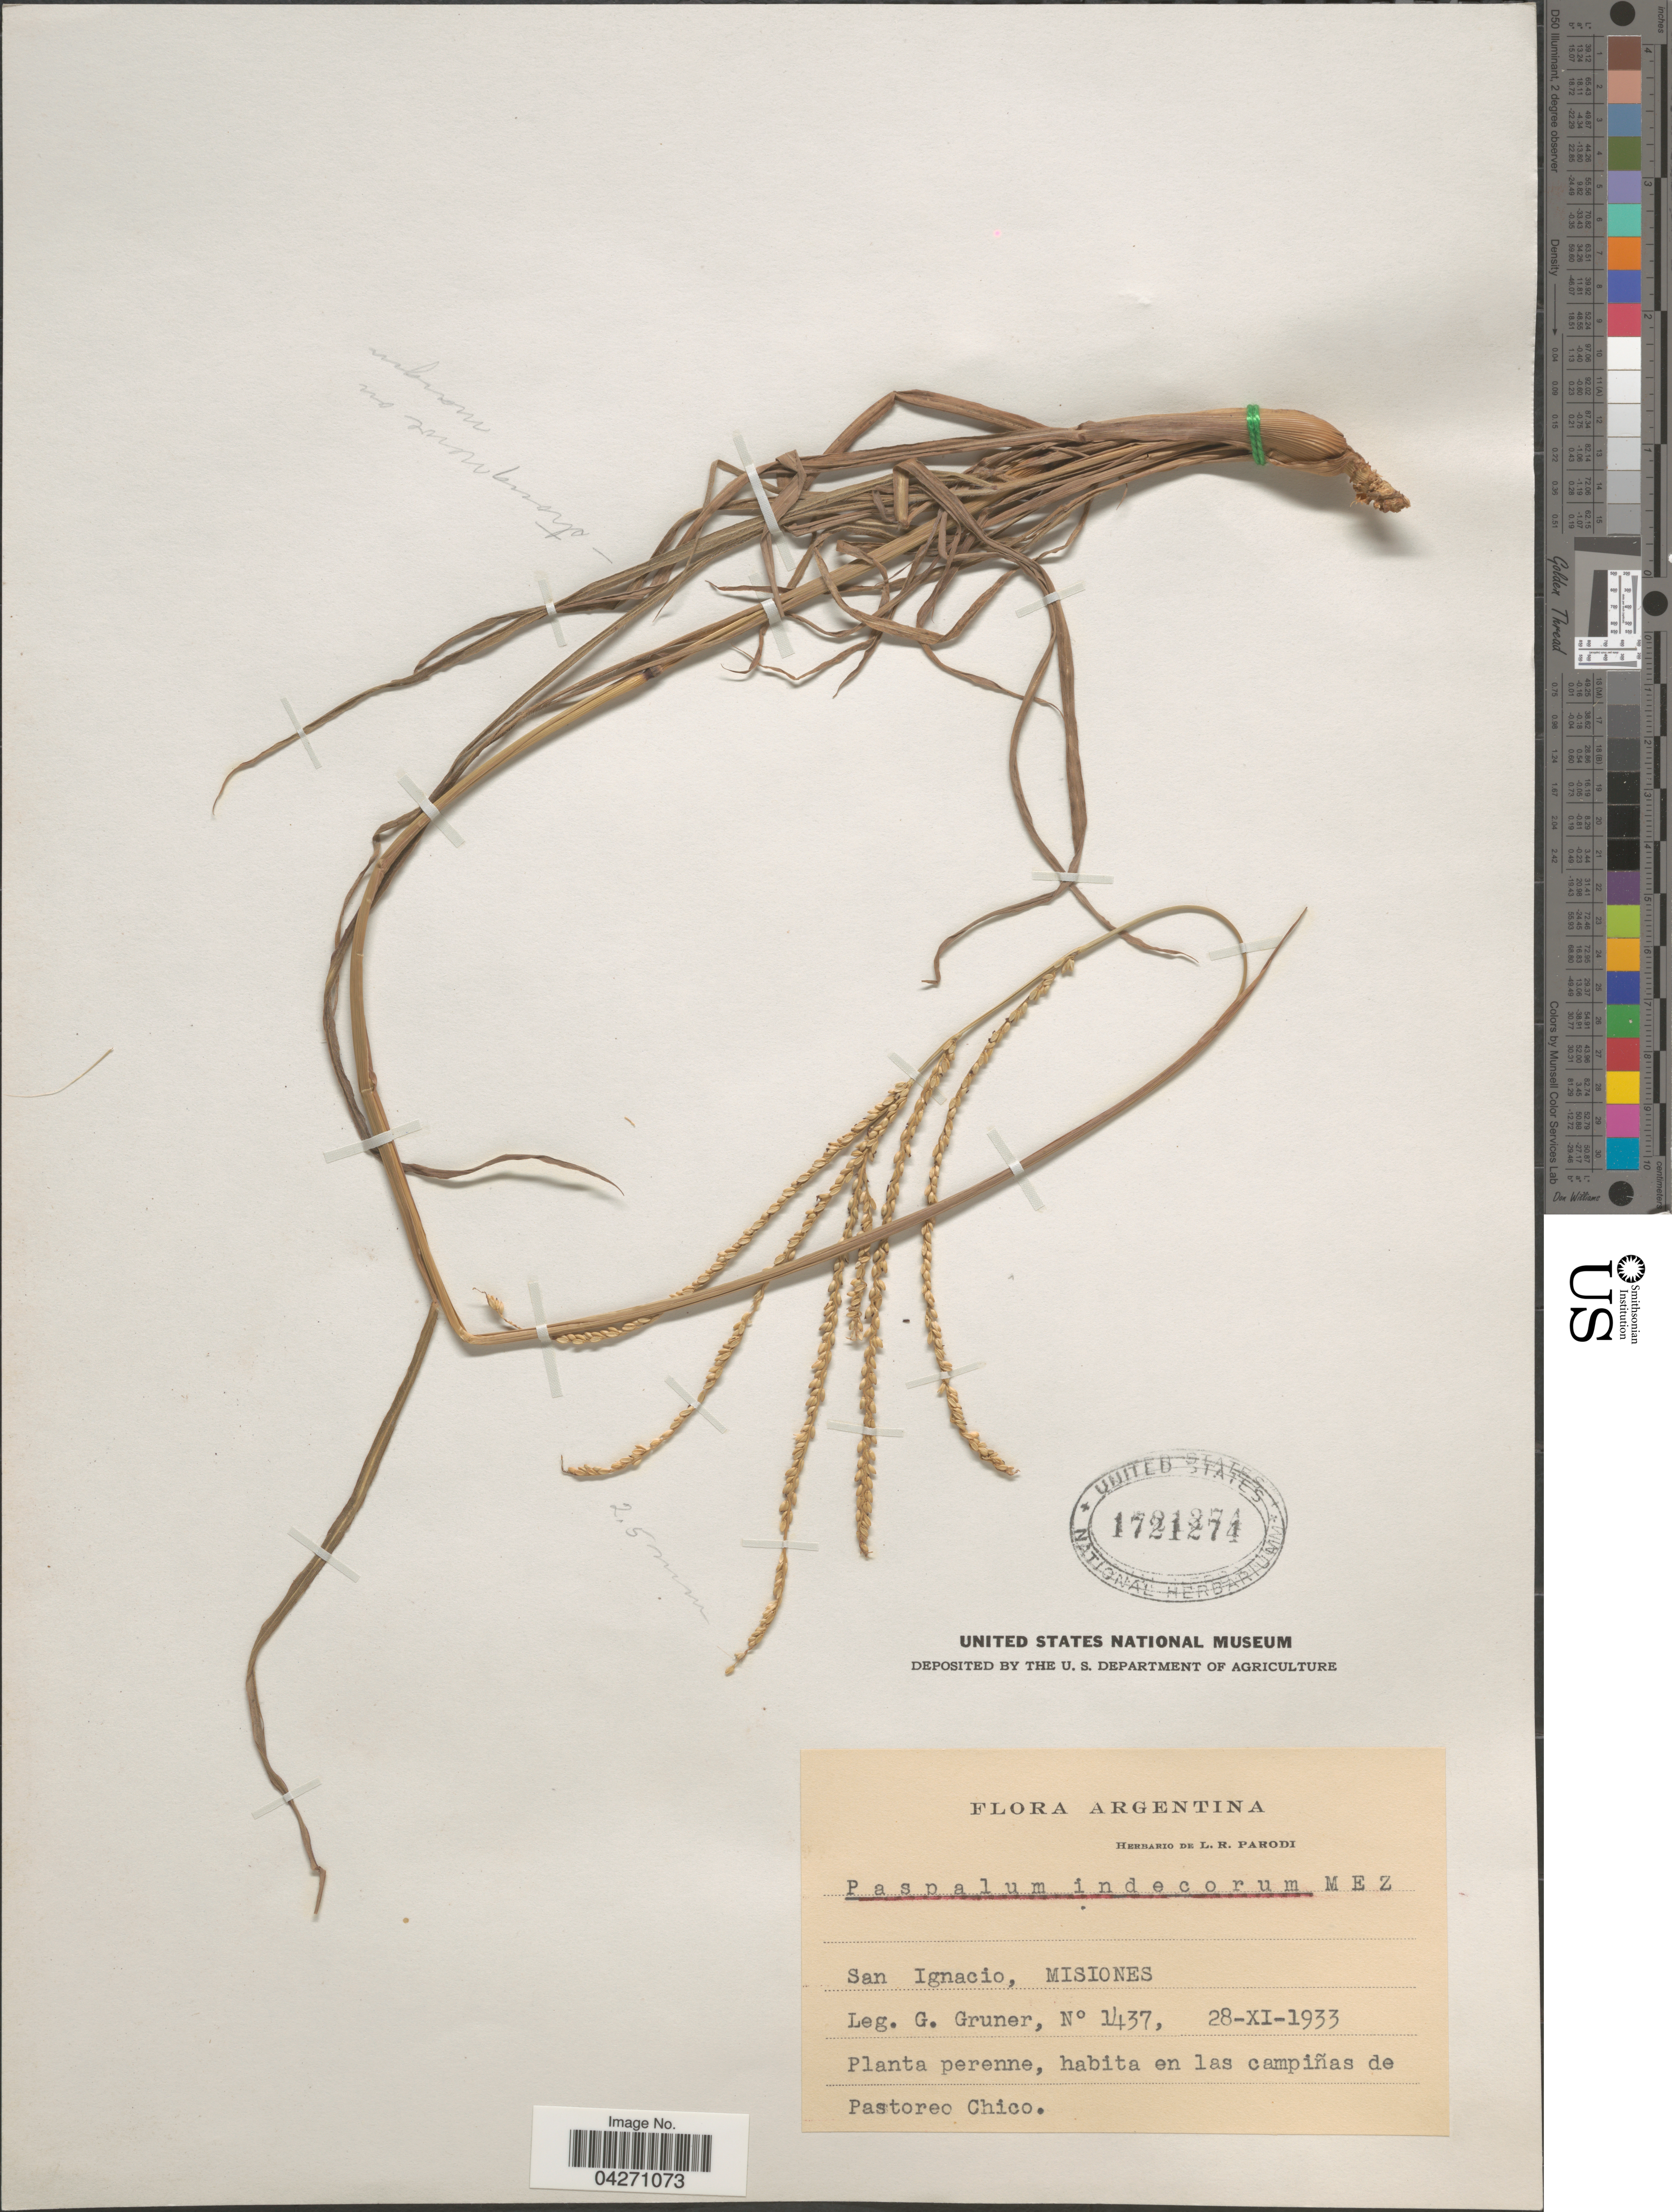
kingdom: Plantae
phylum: Tracheophyta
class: Liliopsida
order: Poales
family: Poaceae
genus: Paspalum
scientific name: Paspalum indecorum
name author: Mez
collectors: G. Grüner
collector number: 1437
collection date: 1933-11-28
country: Argentina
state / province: Misiones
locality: San Ignacio.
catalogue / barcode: US 1721274